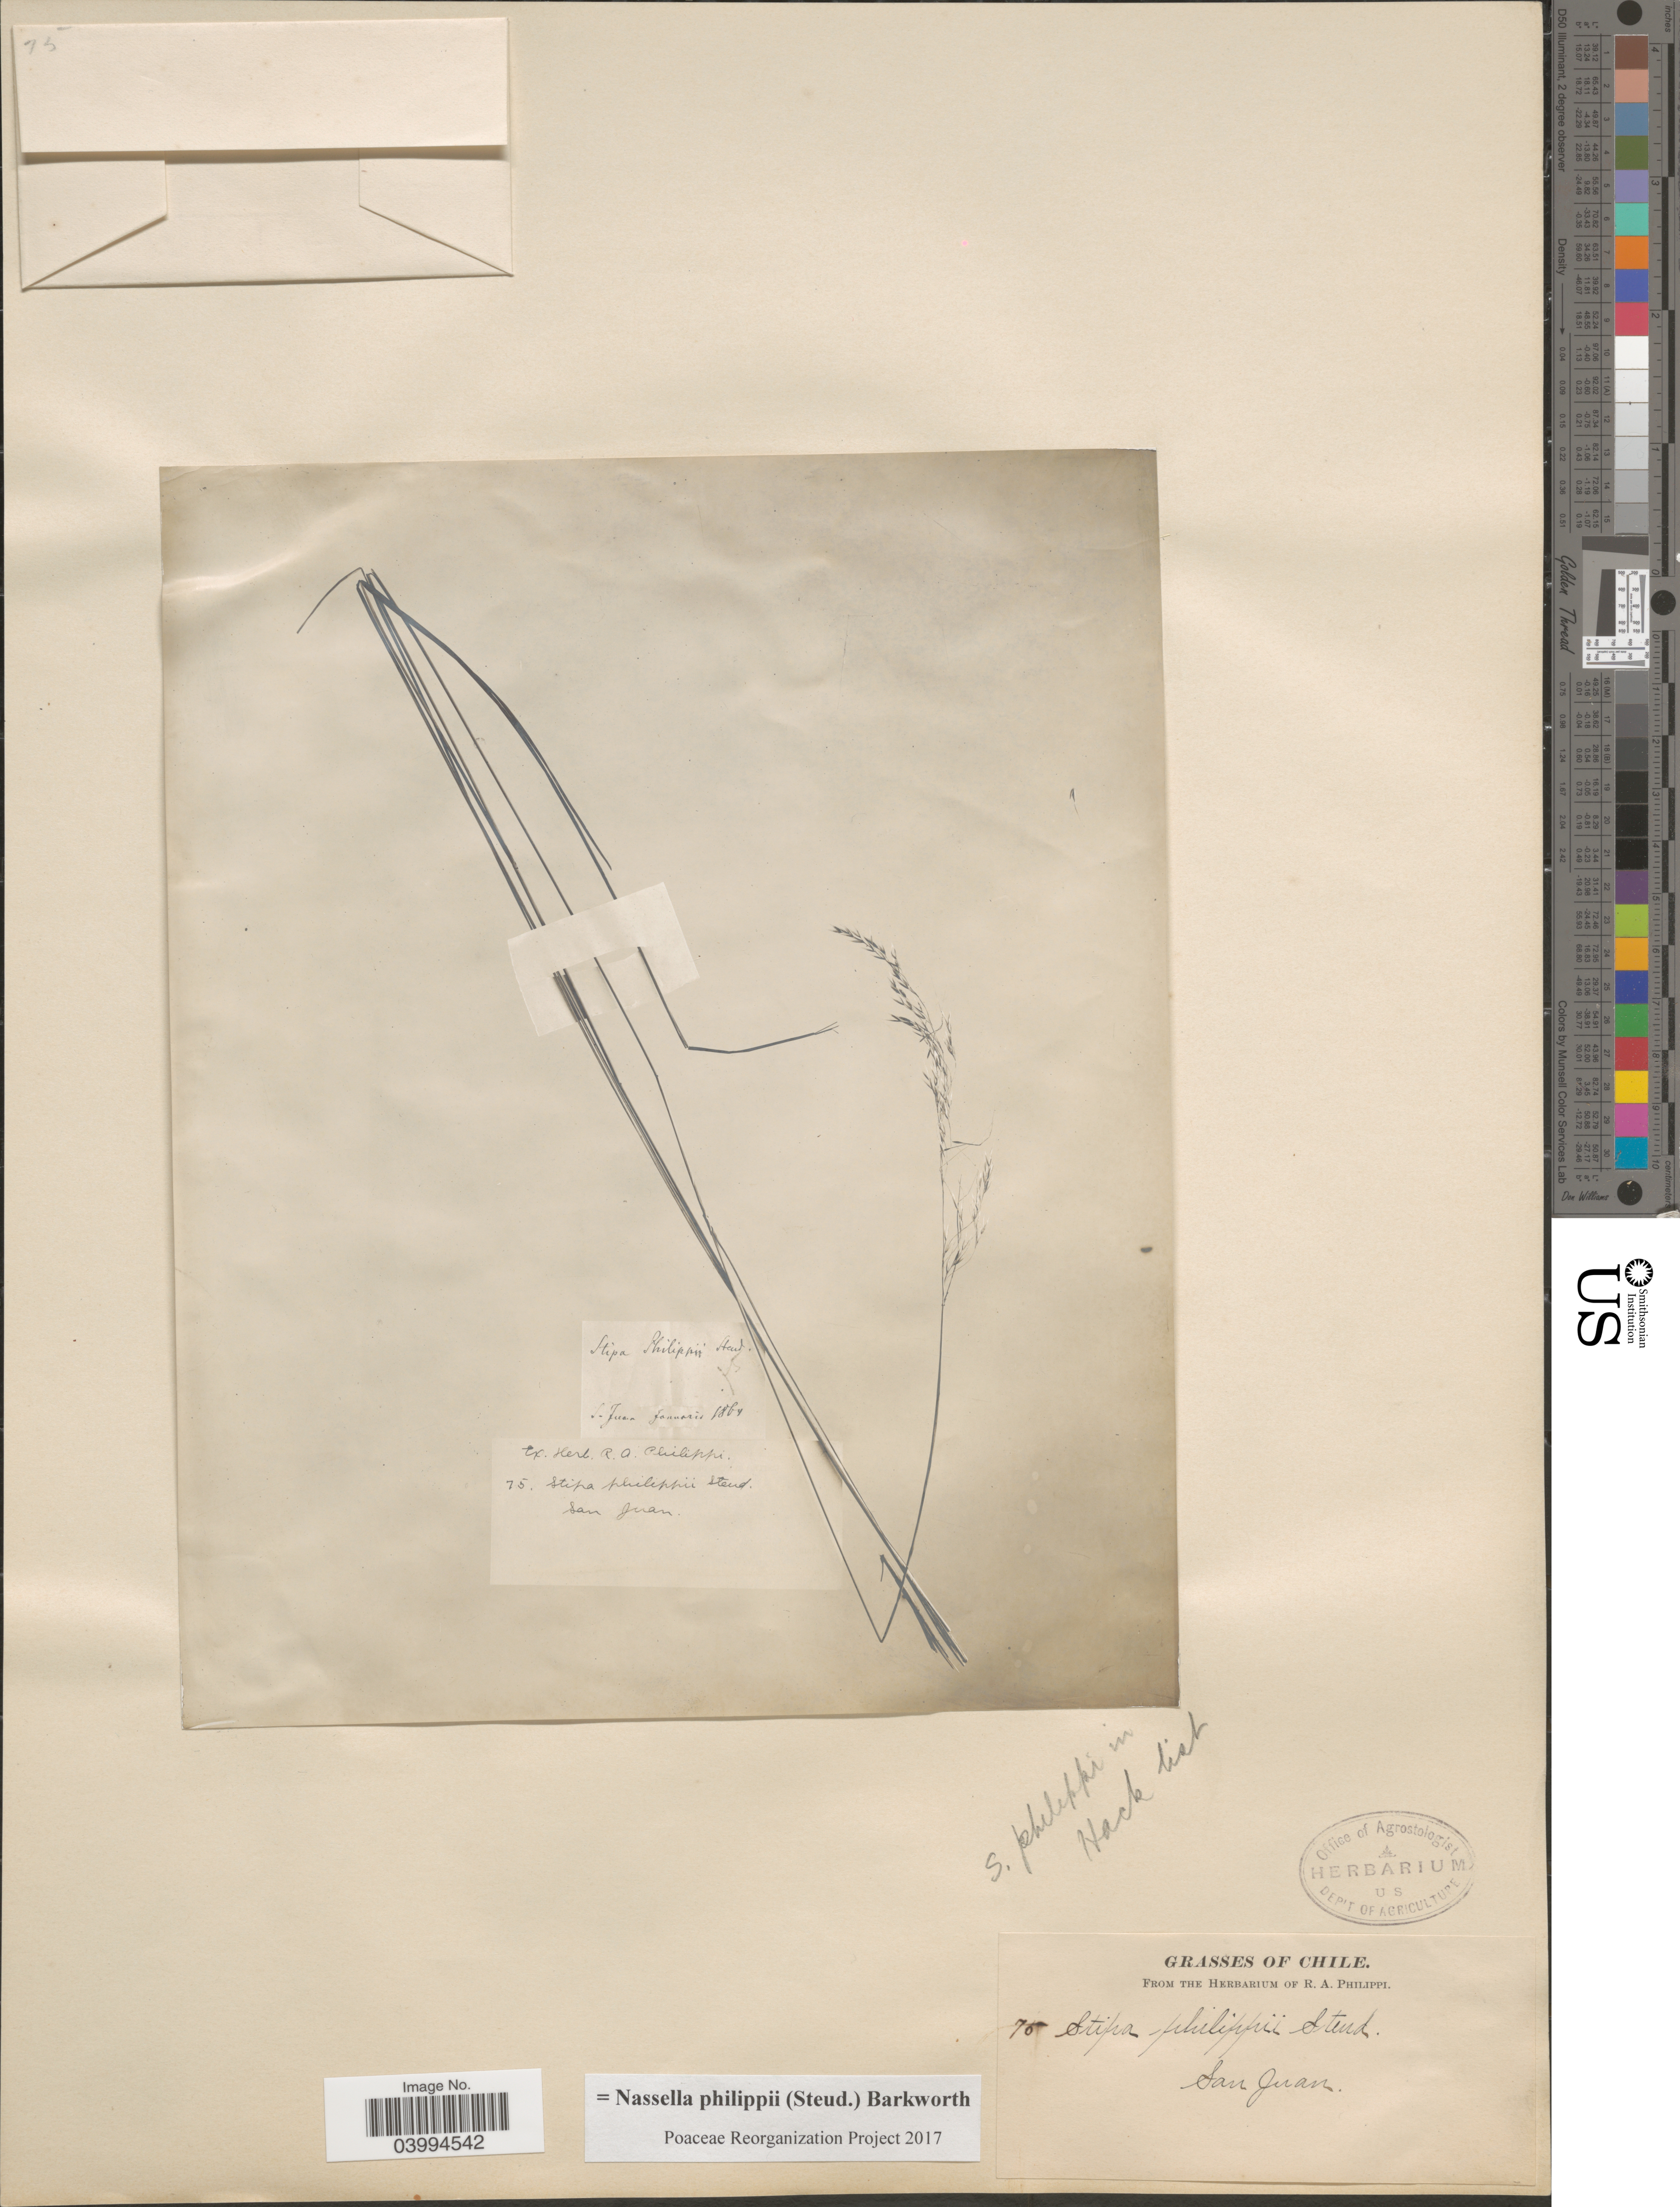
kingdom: Plantae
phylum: Tracheophyta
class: Liliopsida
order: Poales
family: Poaceae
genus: Nassella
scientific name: Nassella philippii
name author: (Steud.) Barkworth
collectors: ex. herb. R.A. Philippi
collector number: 75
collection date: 1864-01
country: Chile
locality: San Juan.